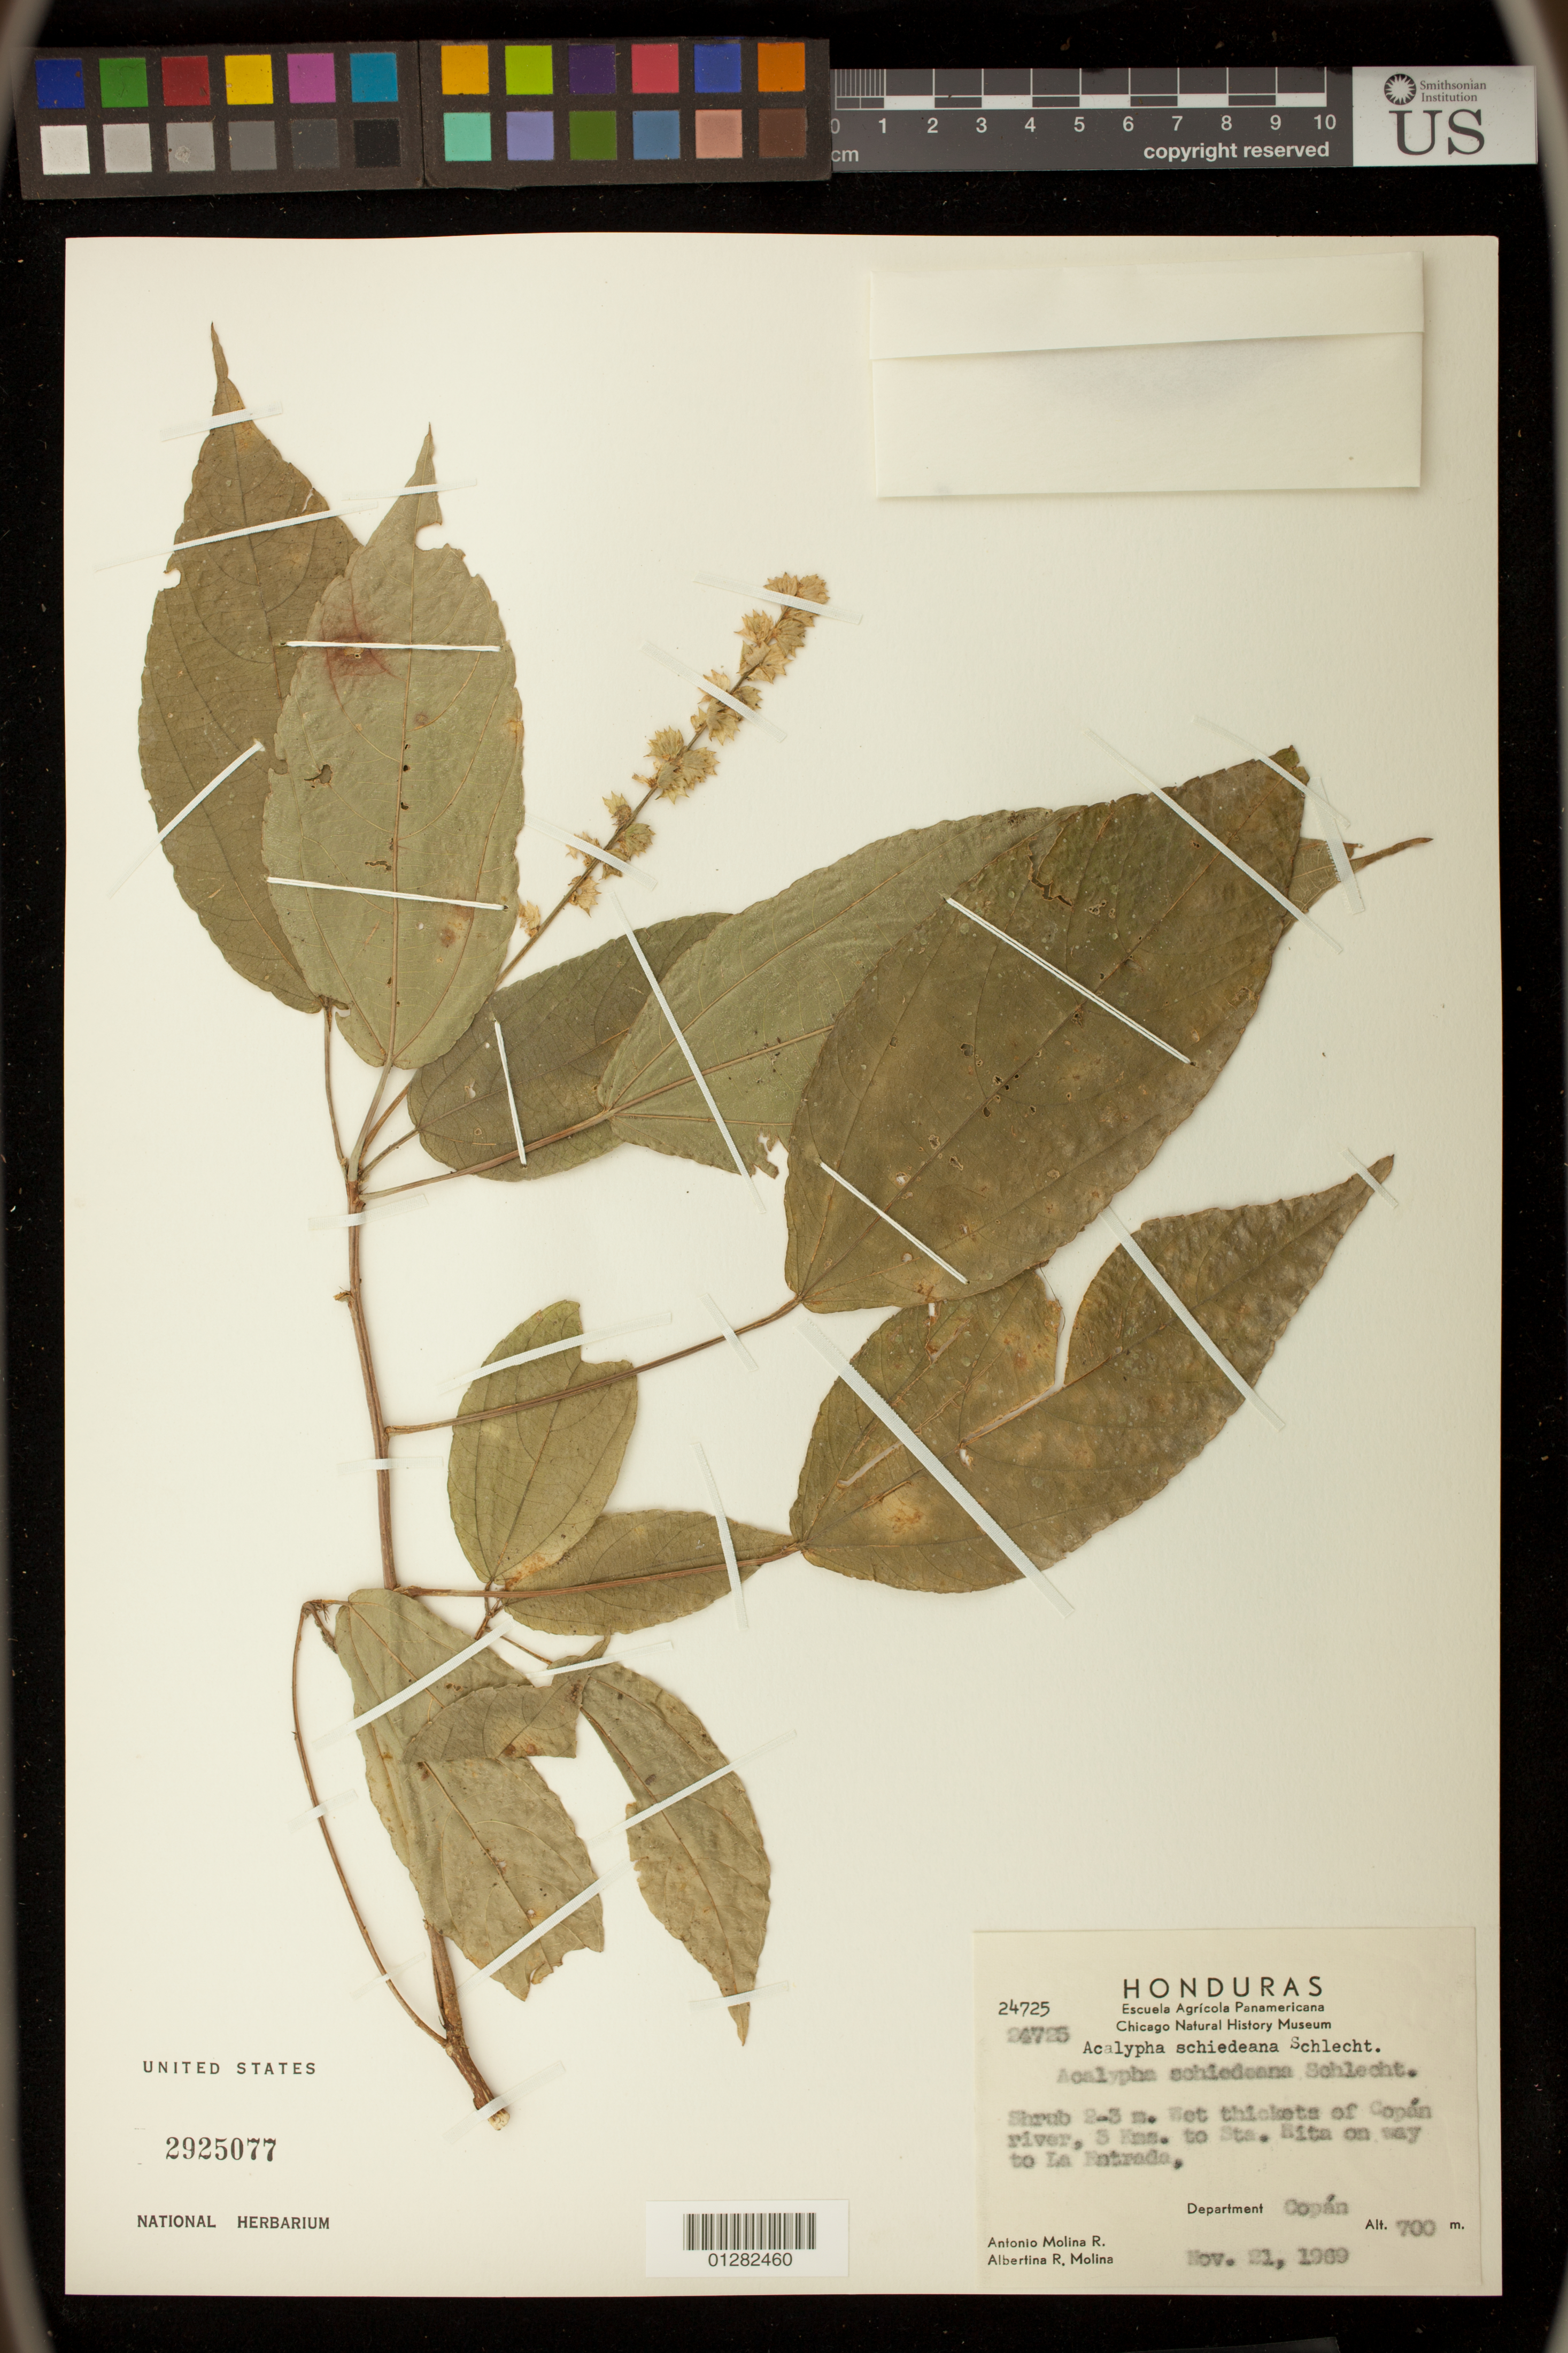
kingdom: Plantae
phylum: Tracheophyta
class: Magnoliopsida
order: Malpighiales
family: Euphorbiaceae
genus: Acalypha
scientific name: Acalypha schiedeana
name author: Schltdl.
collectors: E. W. Nelson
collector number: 24725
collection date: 1969-11-21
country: Honduras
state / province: Copán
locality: Copan River, 3 kms to Sta. Rita on way to La Entrada.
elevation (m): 700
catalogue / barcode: US 2925077